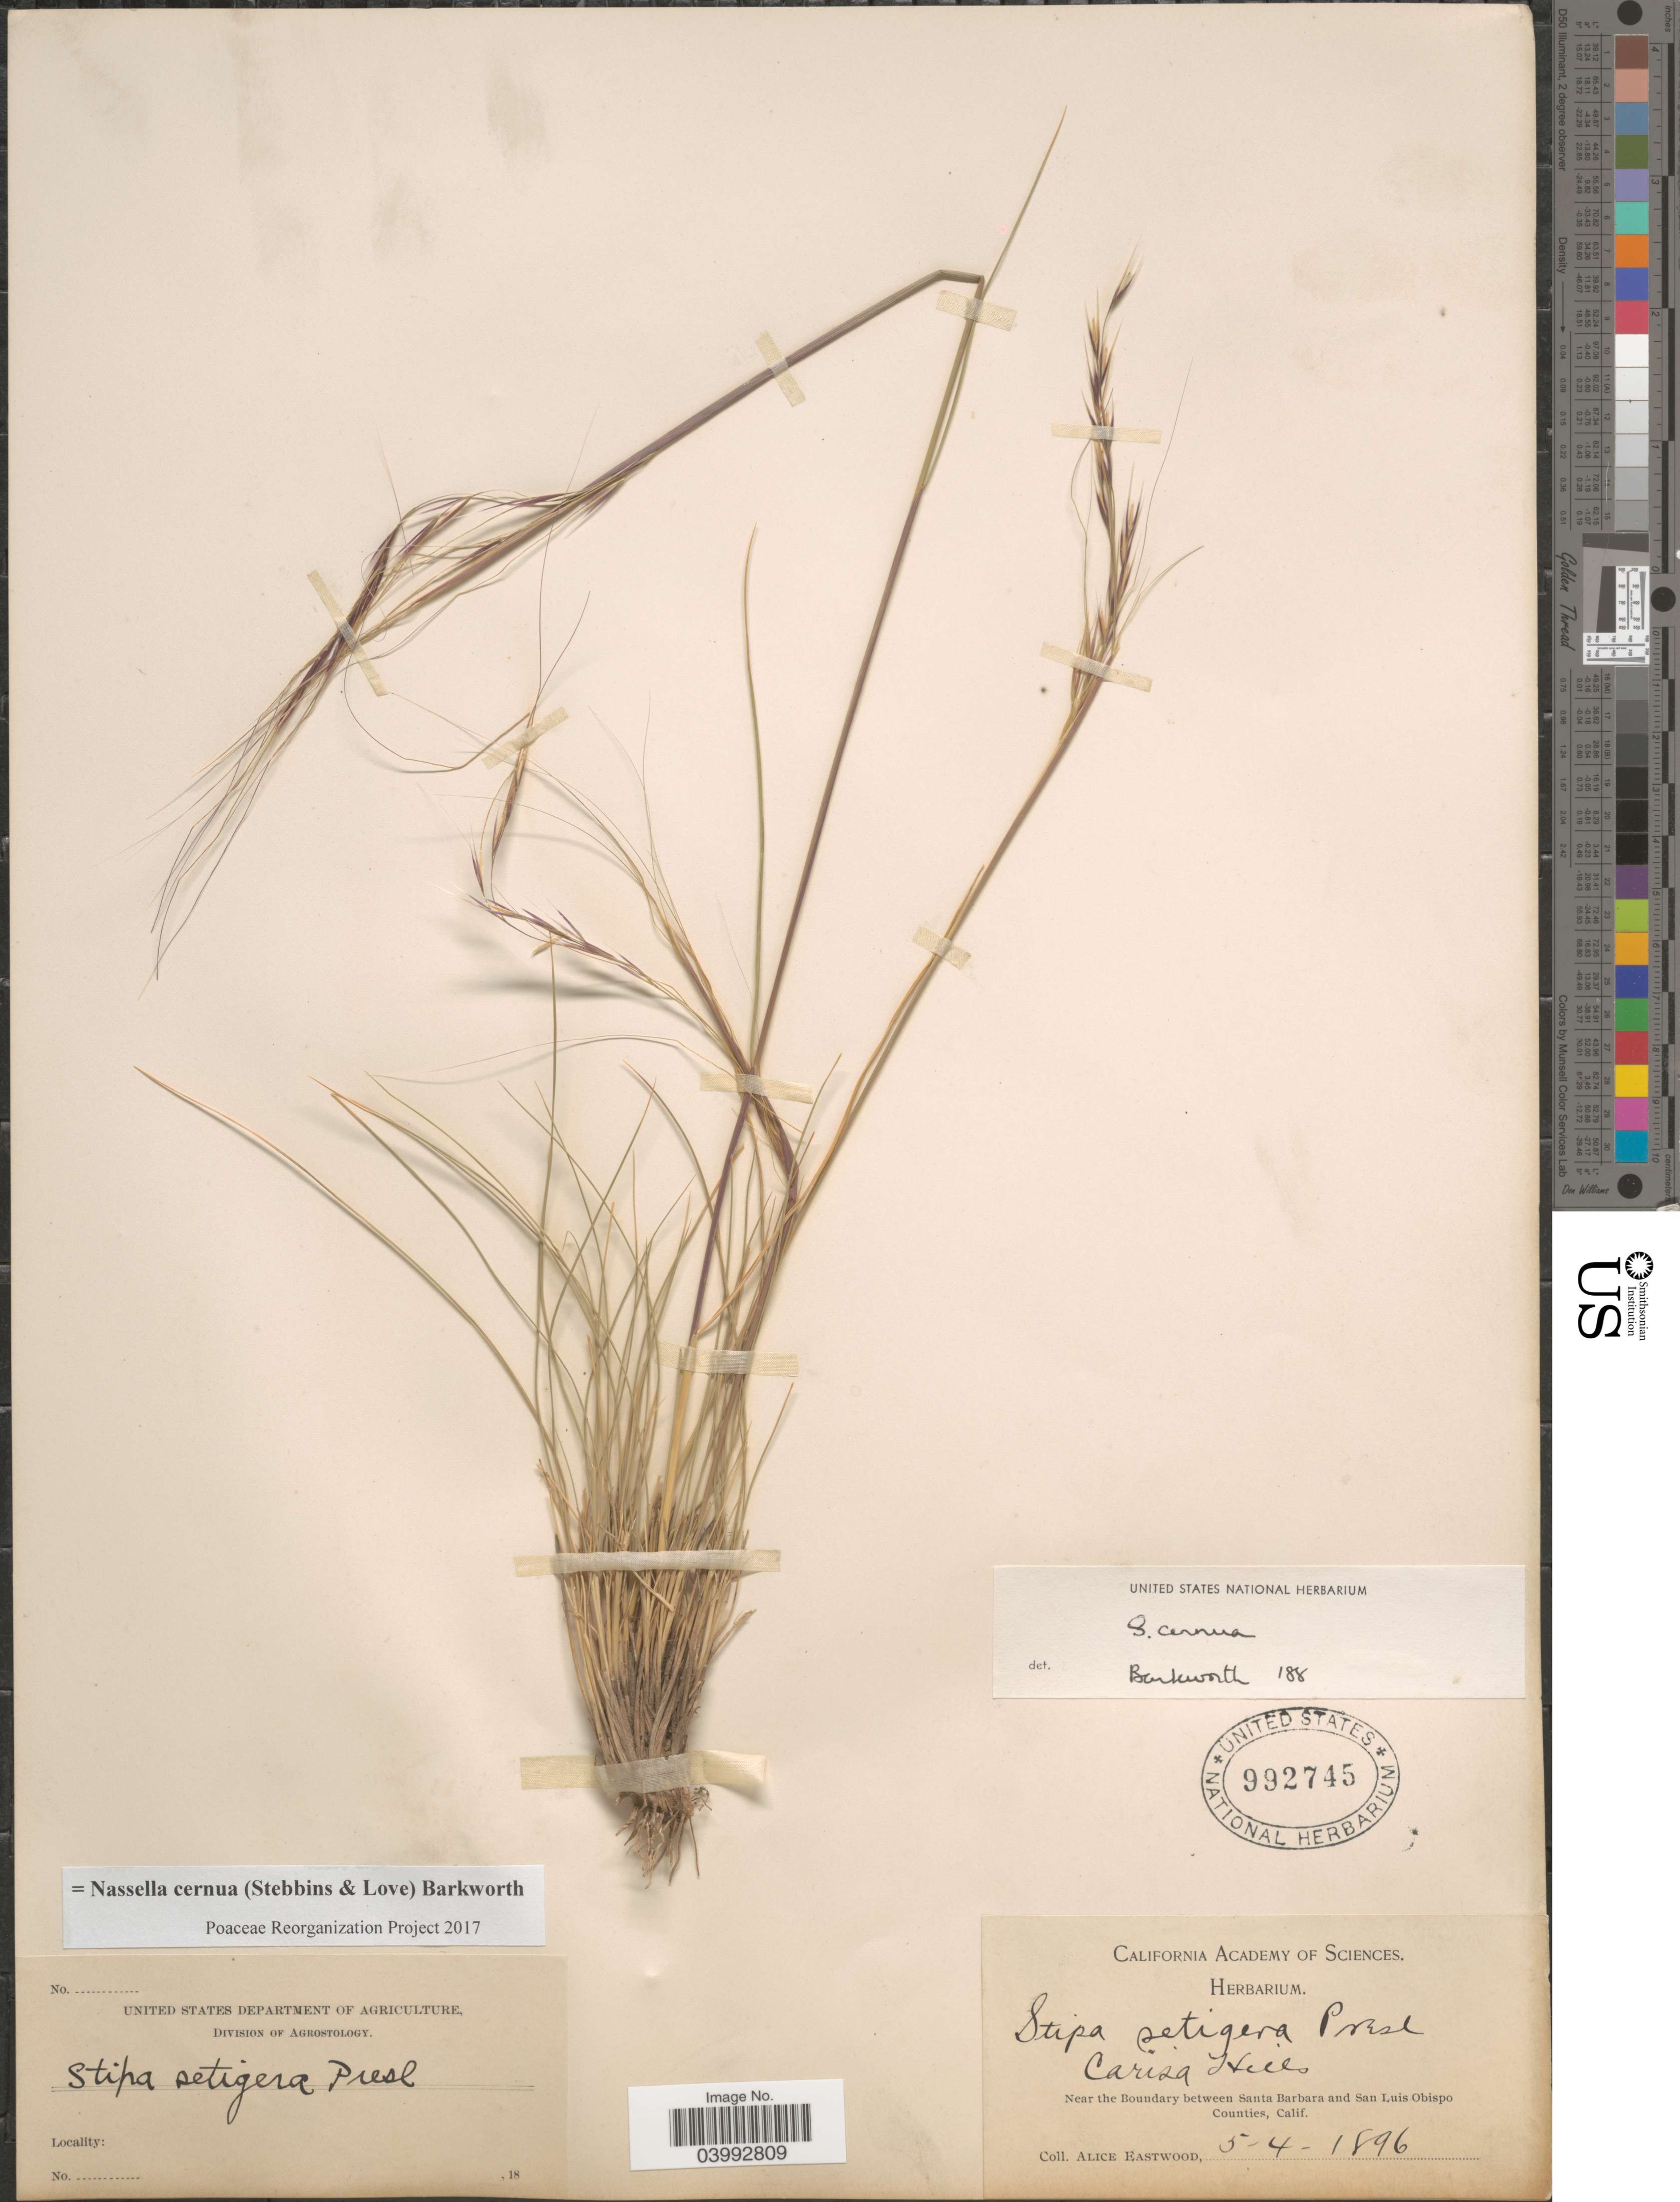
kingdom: Plantae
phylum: Tracheophyta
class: Liliopsida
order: Poales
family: Poaceae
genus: Nassella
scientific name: Nassella cernua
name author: (Stebbins & Love) Barkworth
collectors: A. Eastwood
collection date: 1896-05-04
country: United States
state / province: California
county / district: Santa Barbara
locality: Carisa Hills. Near the Boundary between Santa Barbara and San Luis Obispo Counties.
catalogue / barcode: US 992745